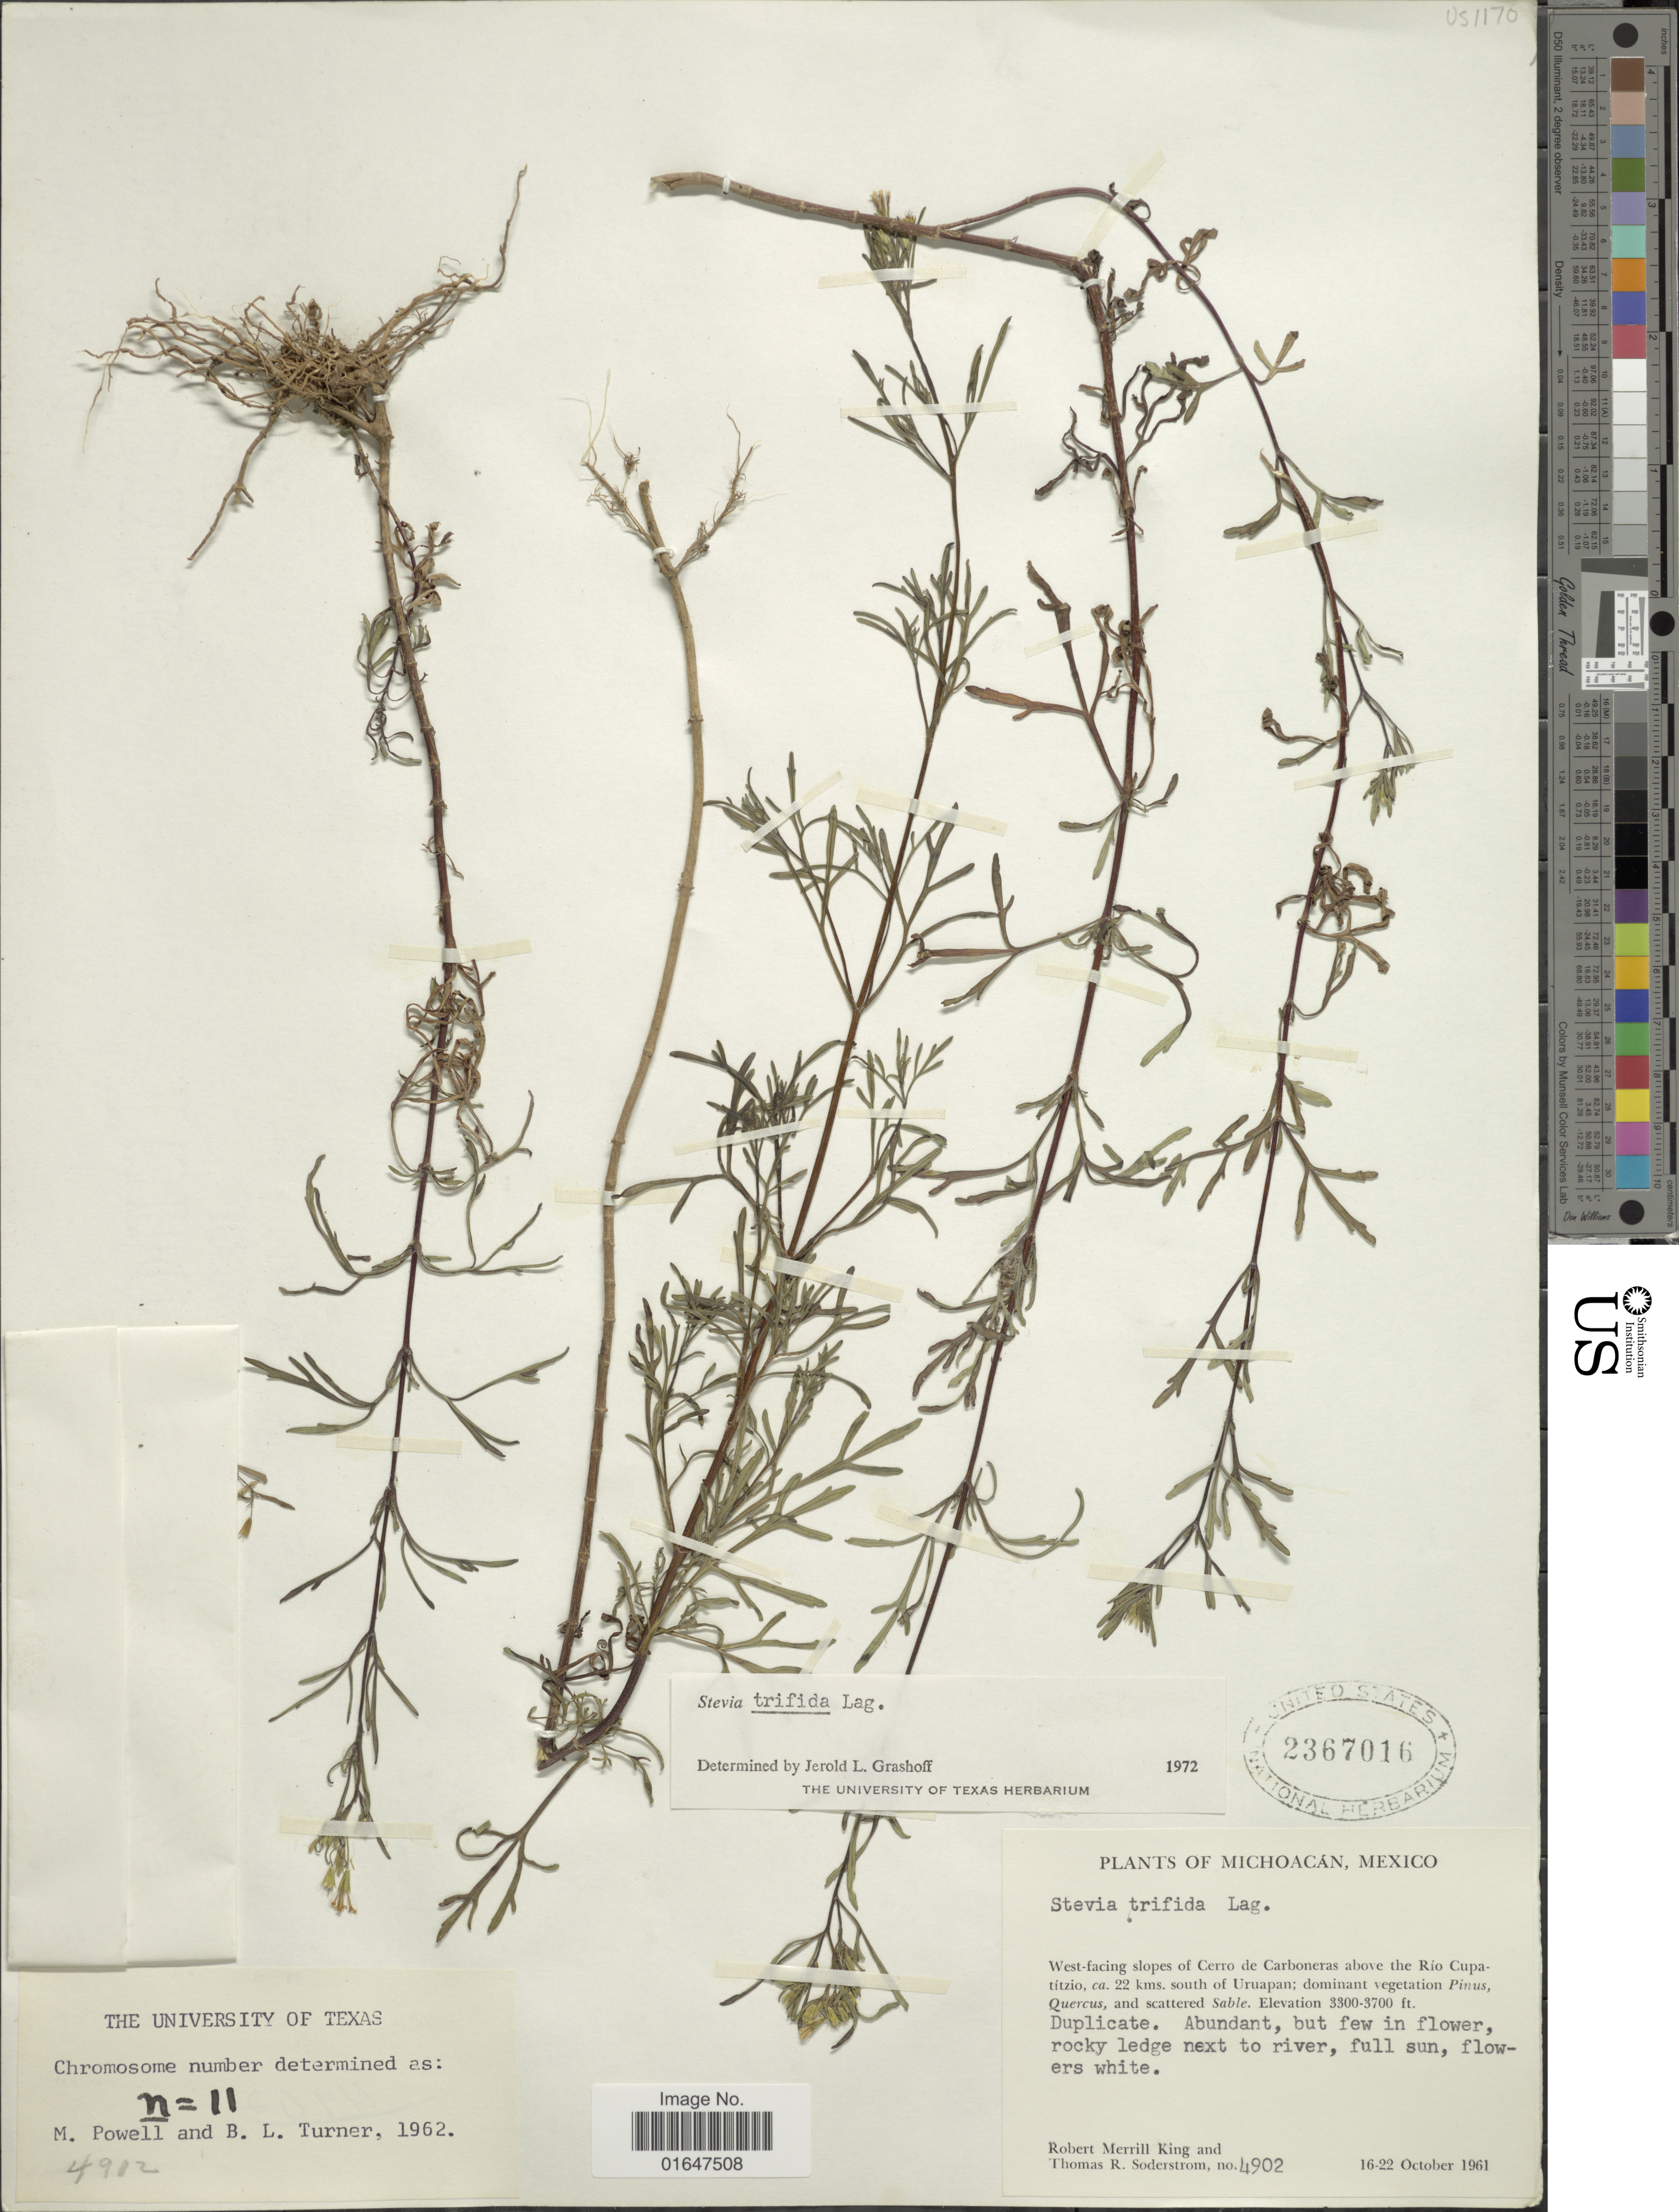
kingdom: Plantae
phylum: Tracheophyta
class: Magnoliopsida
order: Asterales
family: Asteraceae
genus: Stevia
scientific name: Stevia trifida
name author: Lag.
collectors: R. M. King & T. R. Soderstrom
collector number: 4902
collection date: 1961-10-16/1961-10-22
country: Mexico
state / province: Michoacán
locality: West-facing slopes of Cerro de Carboneras above the Rio Cupatitzio, ca 22 kms south of Uruapan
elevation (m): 1006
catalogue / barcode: US 2367016